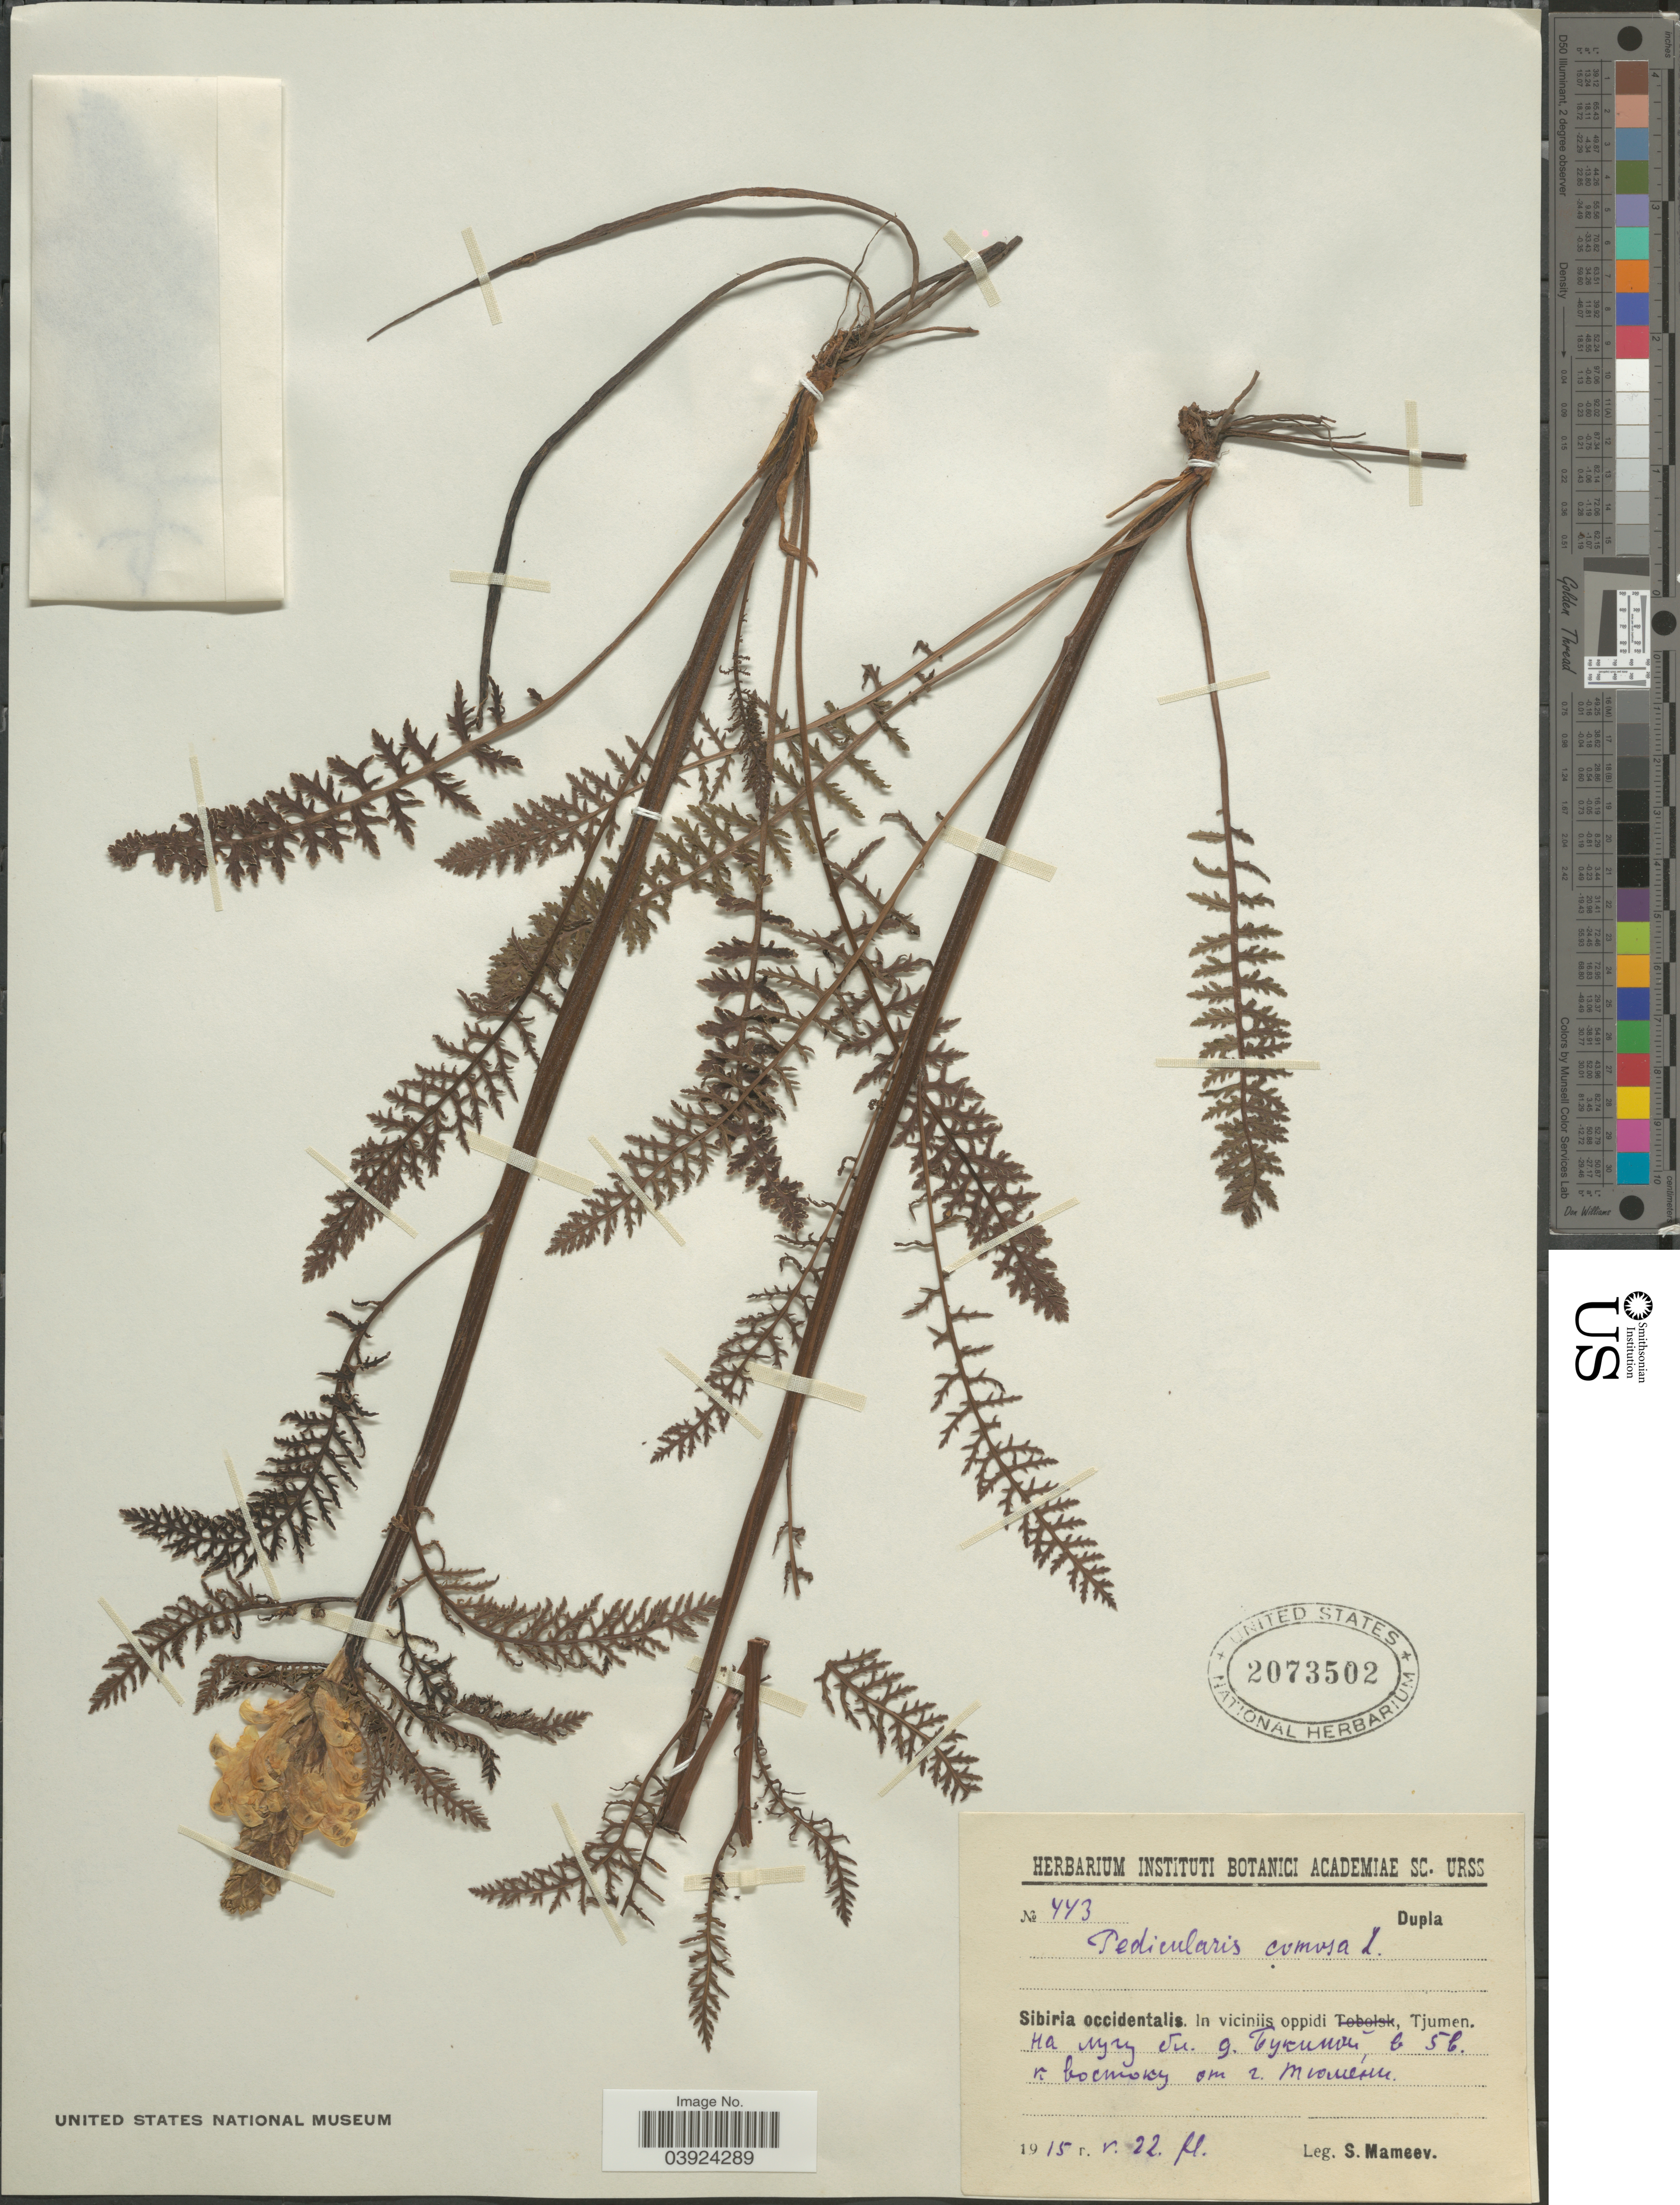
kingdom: Plantae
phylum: Tracheophyta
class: Magnoliopsida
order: Lamiales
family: Orobanchaceae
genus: Pedicularis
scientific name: Pedicularis comosa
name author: L.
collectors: S. Mameev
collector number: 443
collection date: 1915-05-22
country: Russian Federation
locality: Sibiria occidentalis. In viciniis oppidi, Tjumen. X.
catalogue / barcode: US 2073502